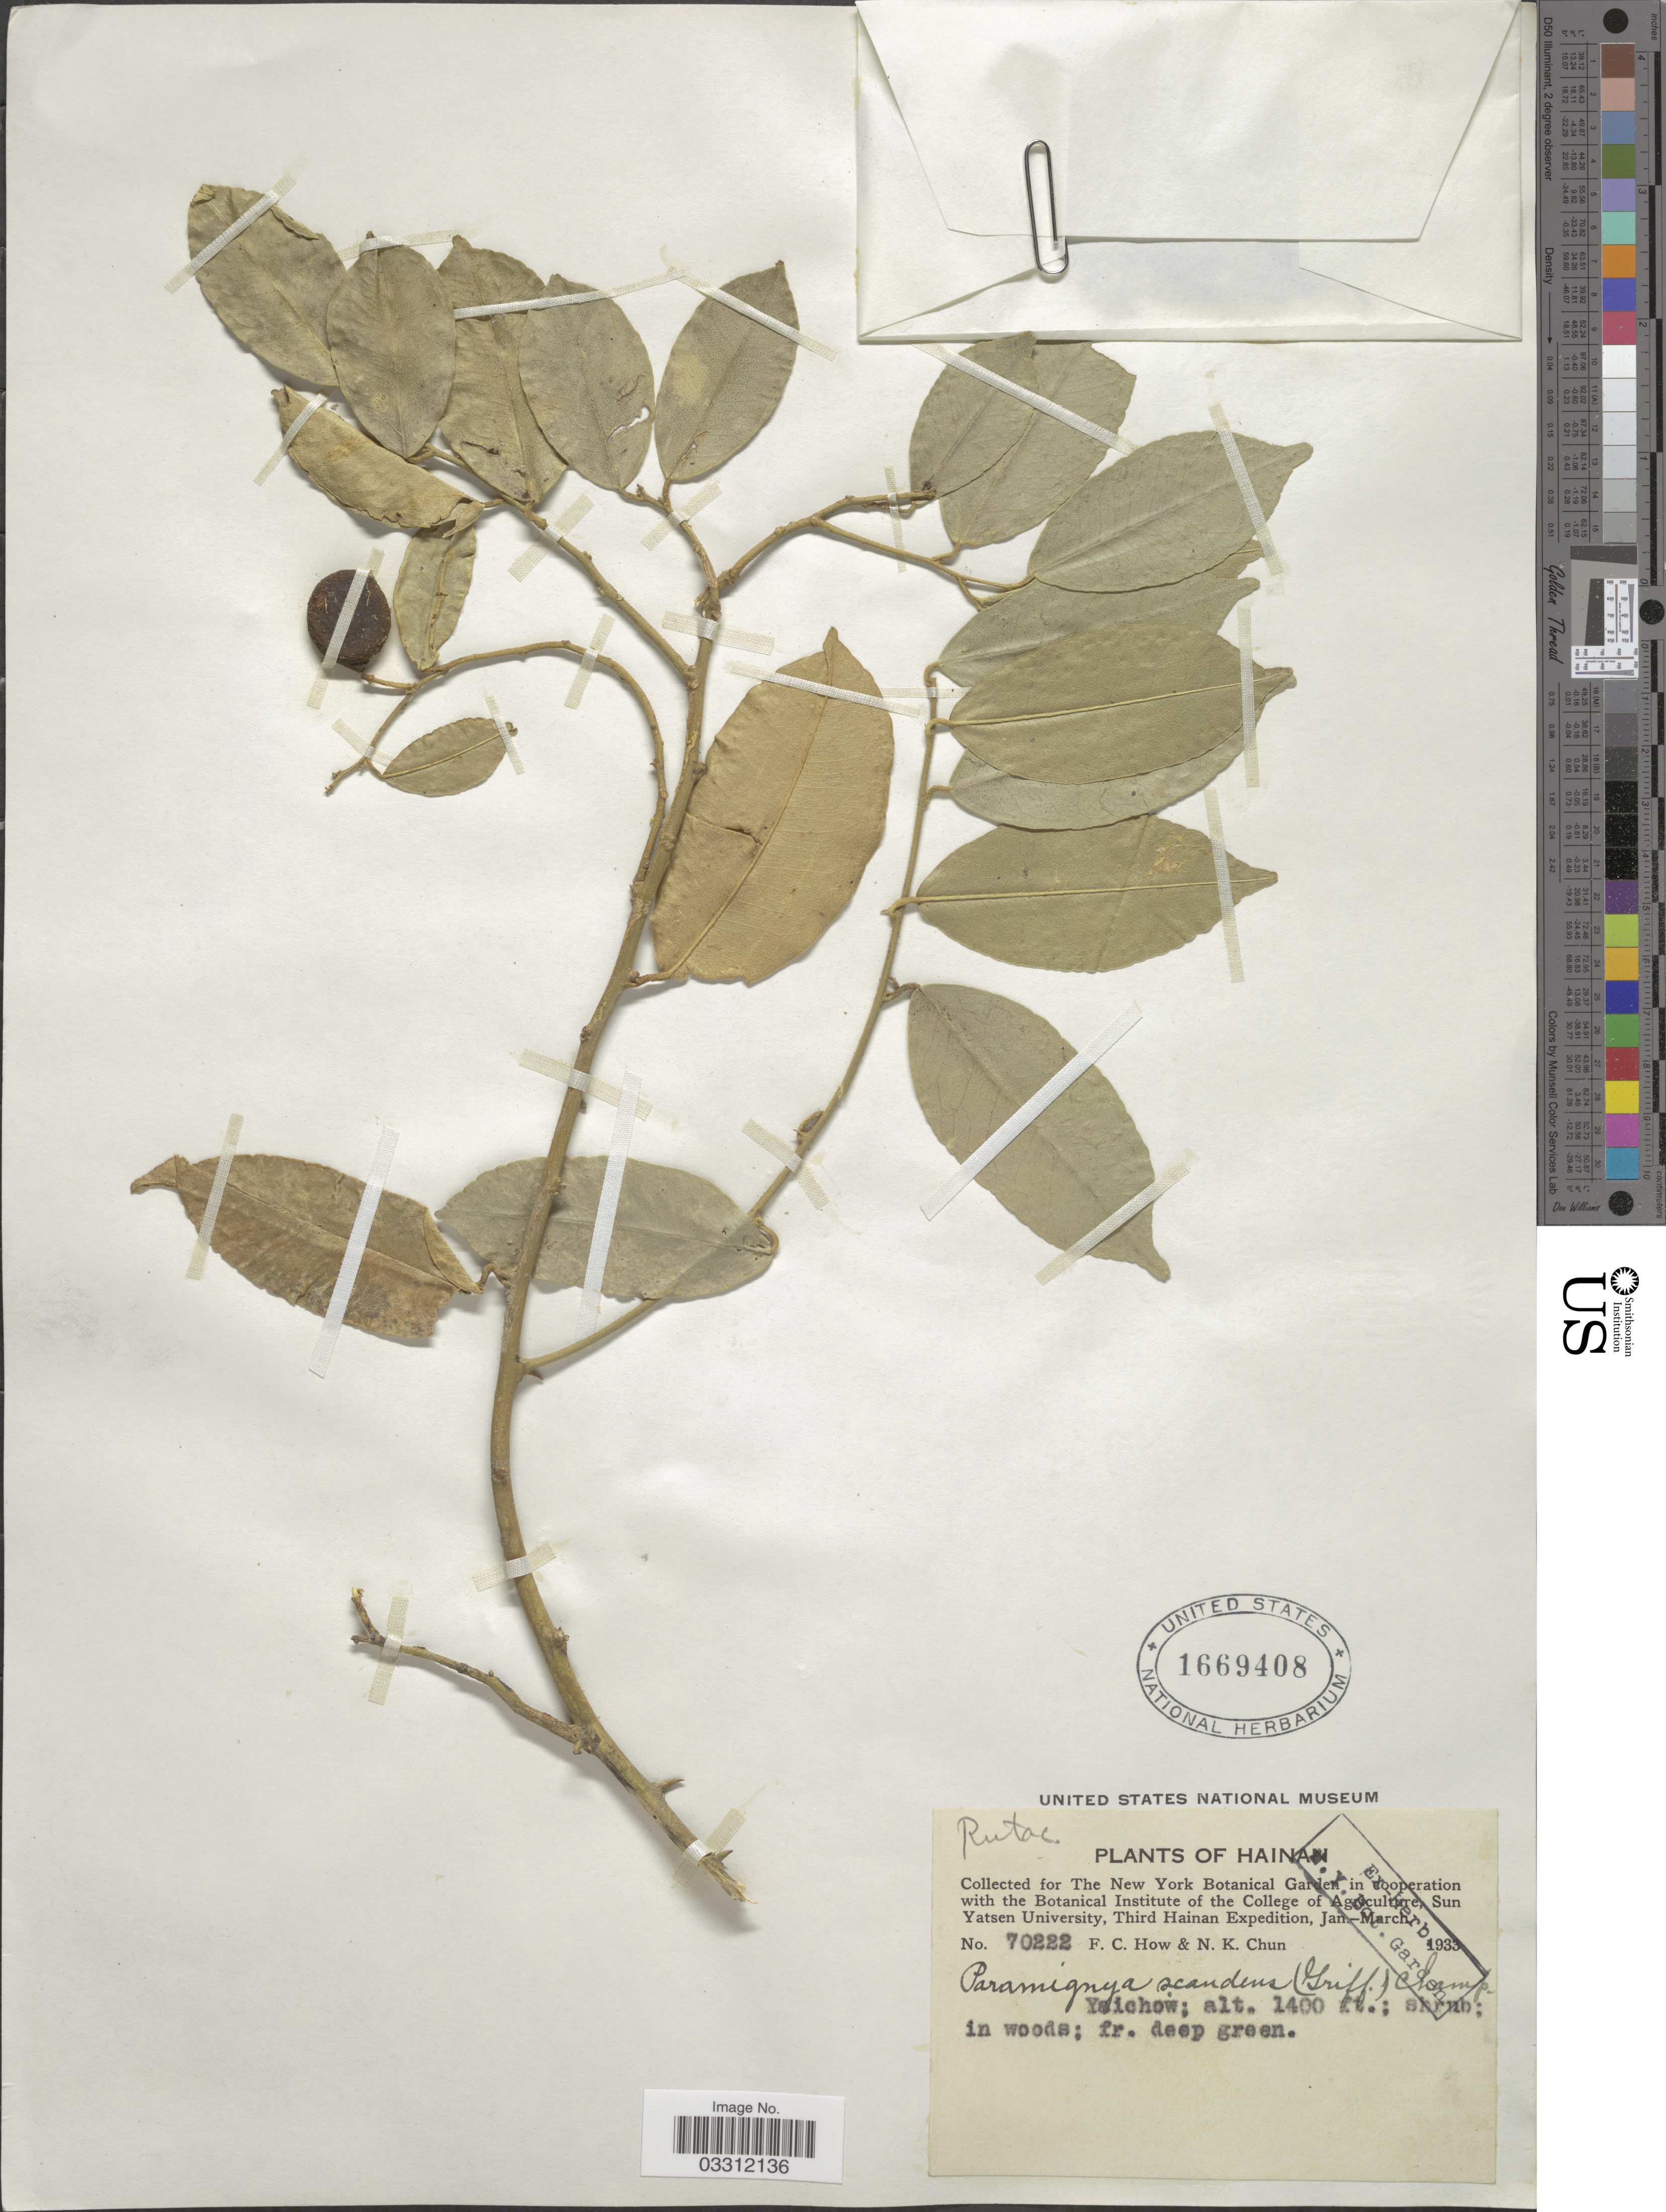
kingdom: Plantae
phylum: Tracheophyta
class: Magnoliopsida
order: Sapindales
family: Rutaceae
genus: Paramignya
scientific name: Paramignya scandens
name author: Craib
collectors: F. C. How & N. K. Chun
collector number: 70222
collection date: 1933-01/1933-03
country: China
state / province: Hainan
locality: Yaichow.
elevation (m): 427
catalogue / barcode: US 1669408